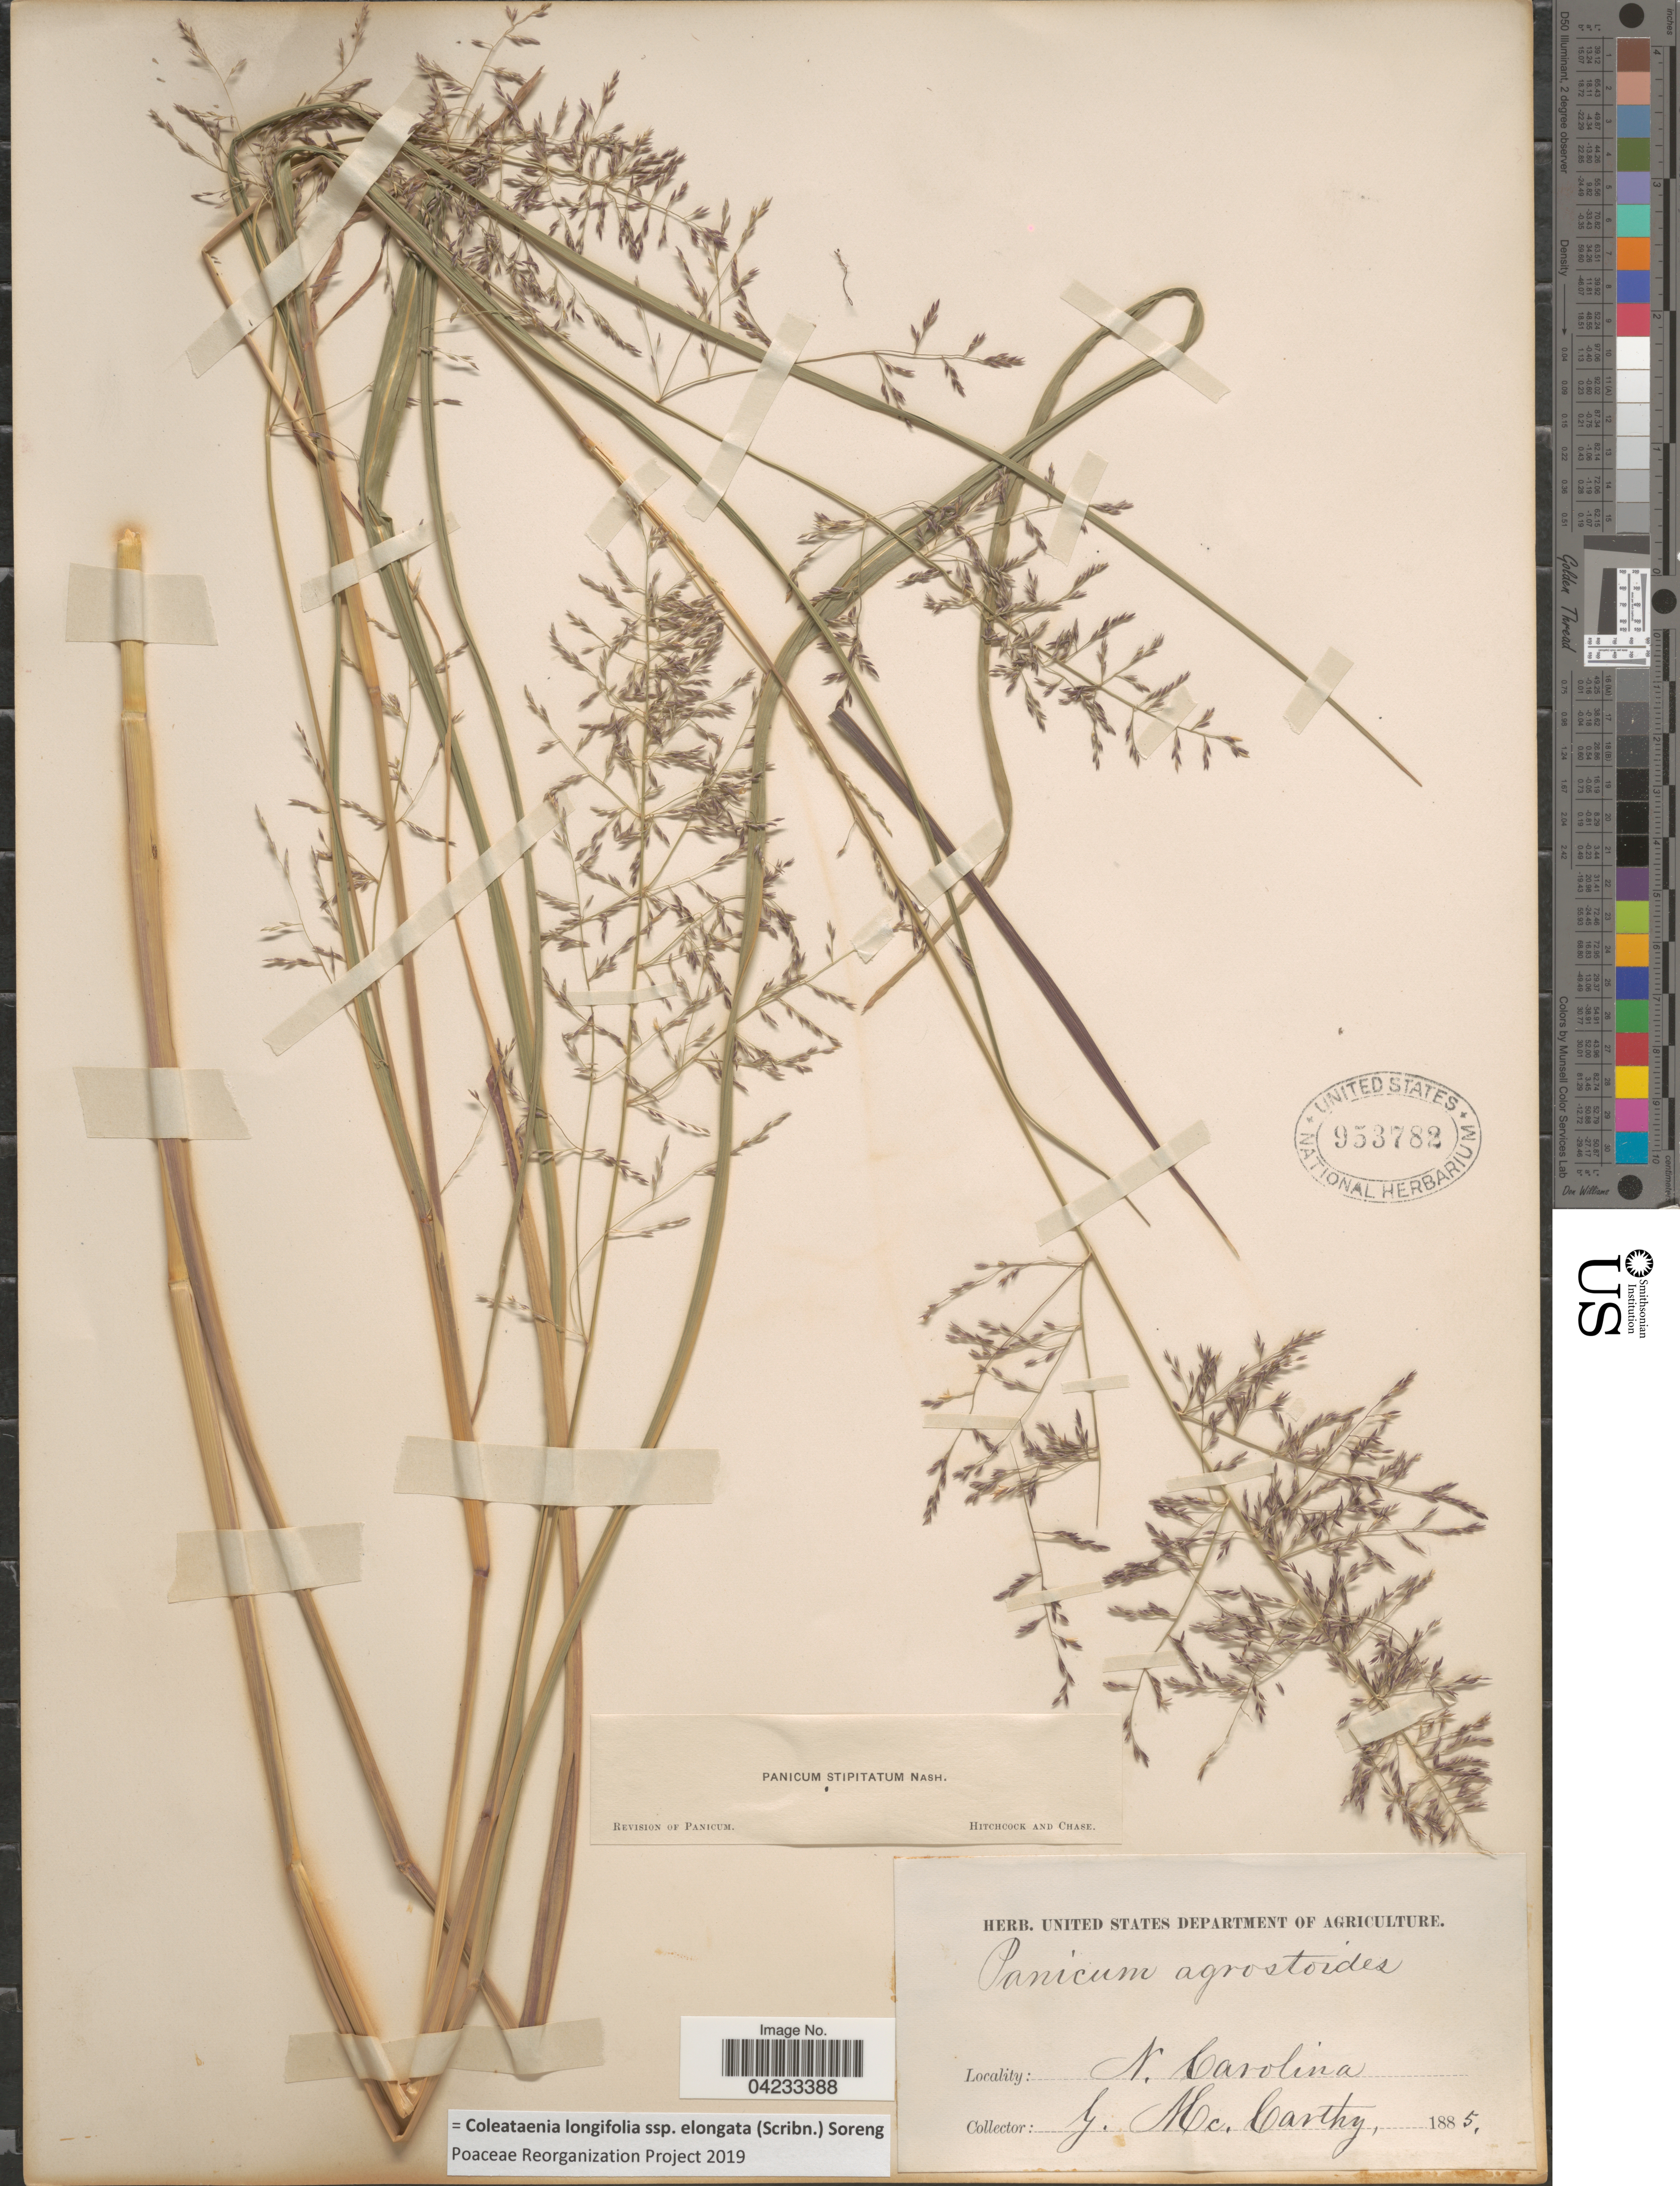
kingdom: Plantae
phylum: Tracheophyta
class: Liliopsida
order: Poales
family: Poaceae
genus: Coleataenia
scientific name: Coleataenia longifolia subsp. elongata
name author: (Scribn.) Soreng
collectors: G. McCarthy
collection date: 1885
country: United States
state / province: North Carolina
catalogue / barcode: US 953782